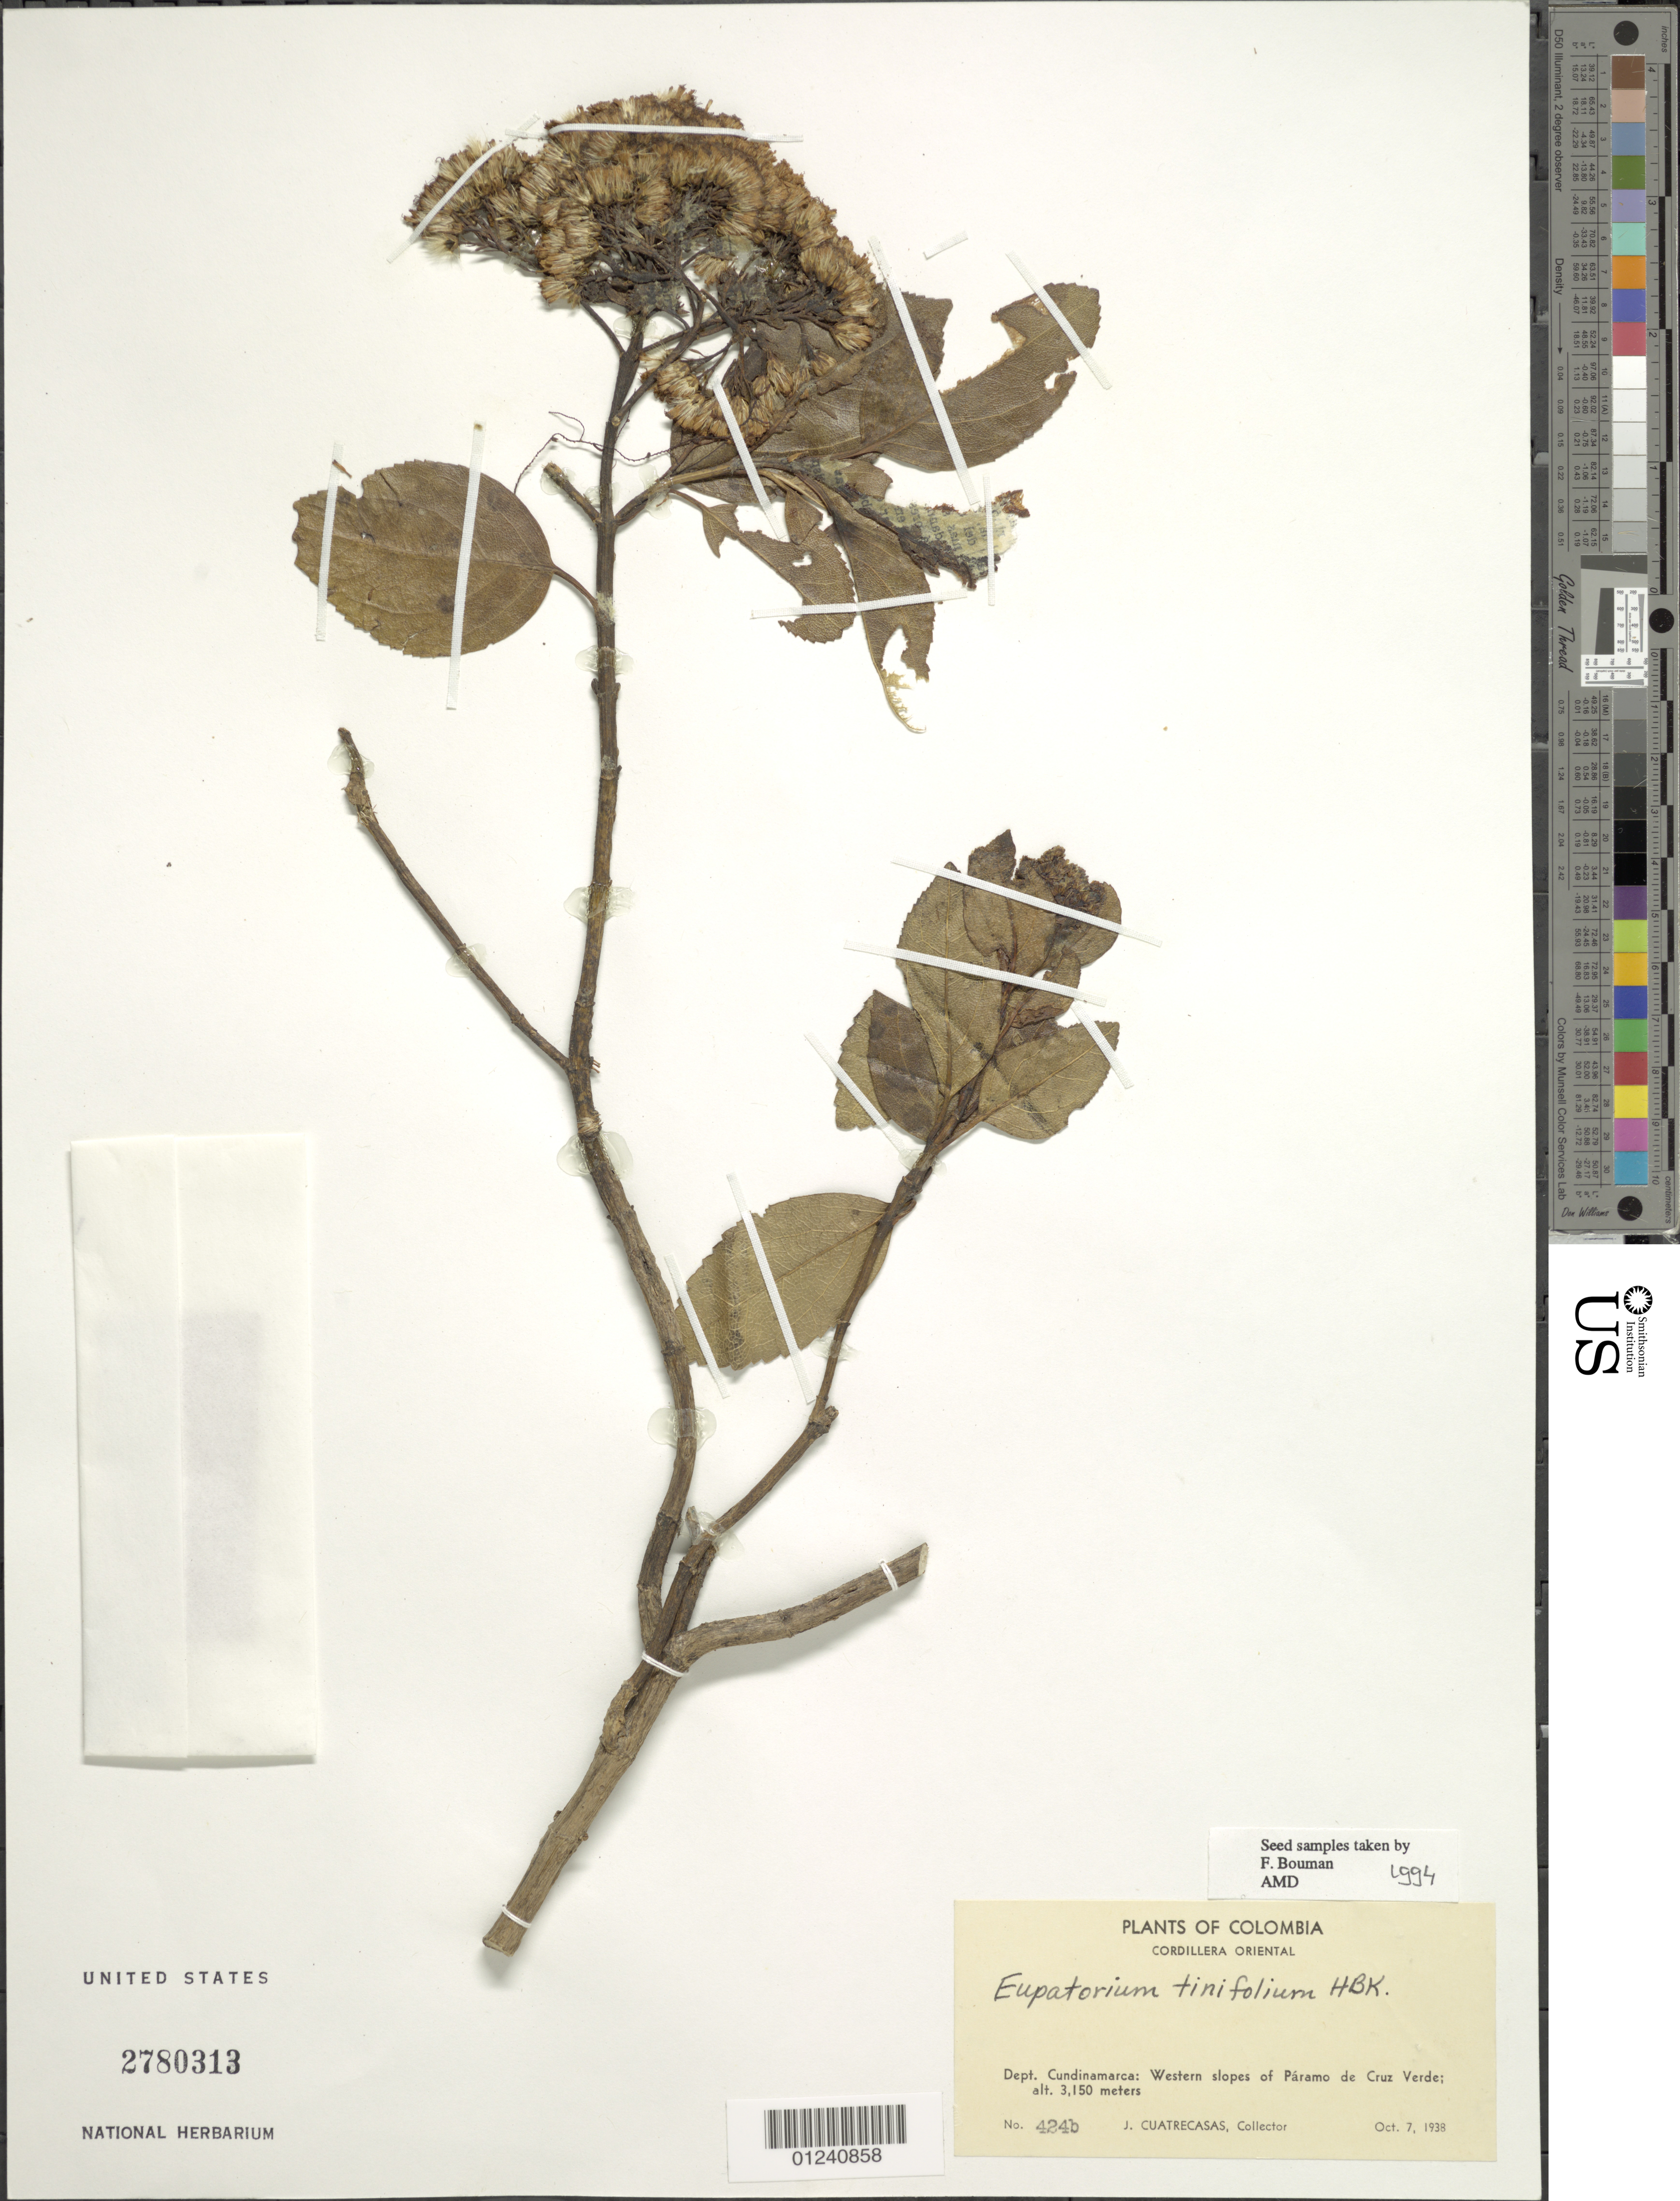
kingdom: Plantae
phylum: Tracheophyta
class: Magnoliopsida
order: Asterales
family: Asteraceae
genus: Ageratina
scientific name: Ageratina tinifolia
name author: (Kunth) R.M. King & H. Rob.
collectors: J. Cuatrecasas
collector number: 424b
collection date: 1938-10-07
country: Colombia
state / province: Cundinamarca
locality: W slopes of Paramo de Cruz Verde.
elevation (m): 3150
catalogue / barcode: US 2780313